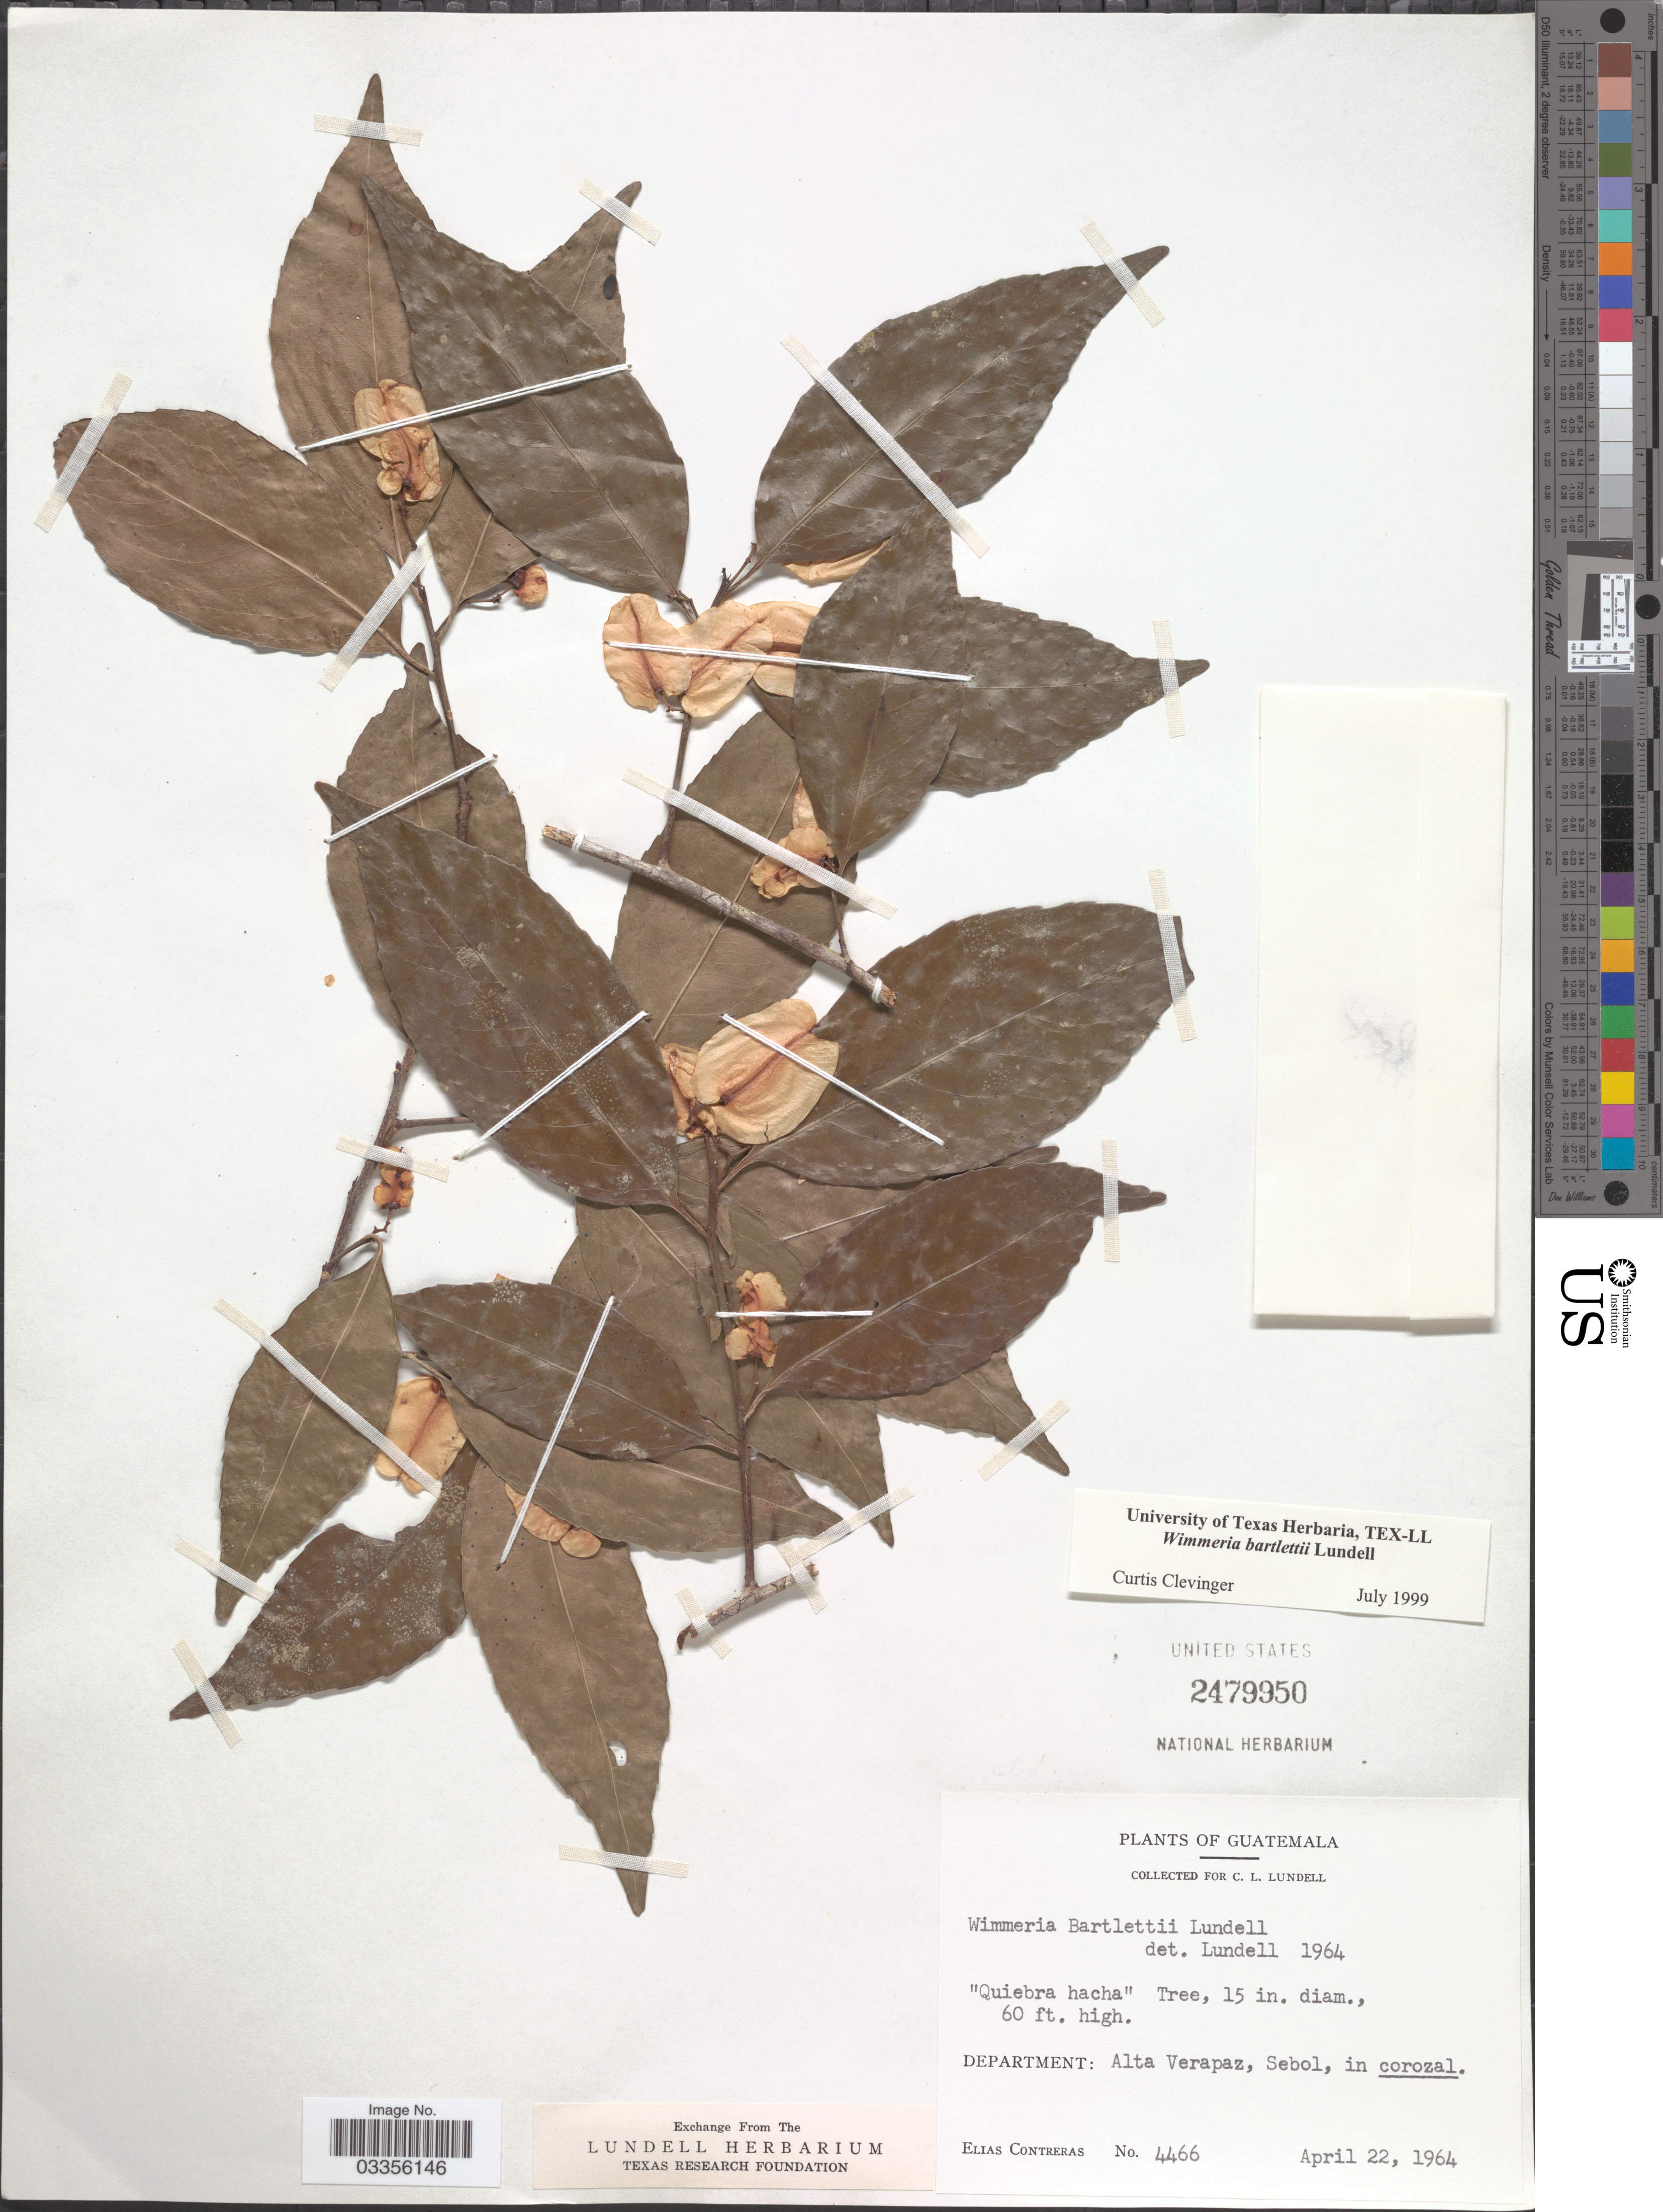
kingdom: Plantae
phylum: Tracheophyta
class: Magnoliopsida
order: Celastrales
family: Celastraceae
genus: Wimmeria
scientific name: Wimmeria bartlettii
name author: Lundell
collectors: E. Contreras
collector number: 4466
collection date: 1964-04-22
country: Guatemala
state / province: Alta Verapaz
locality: Department: Alta Verapaz, Sebol, in corozal [unsure placement].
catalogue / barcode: US 2479950